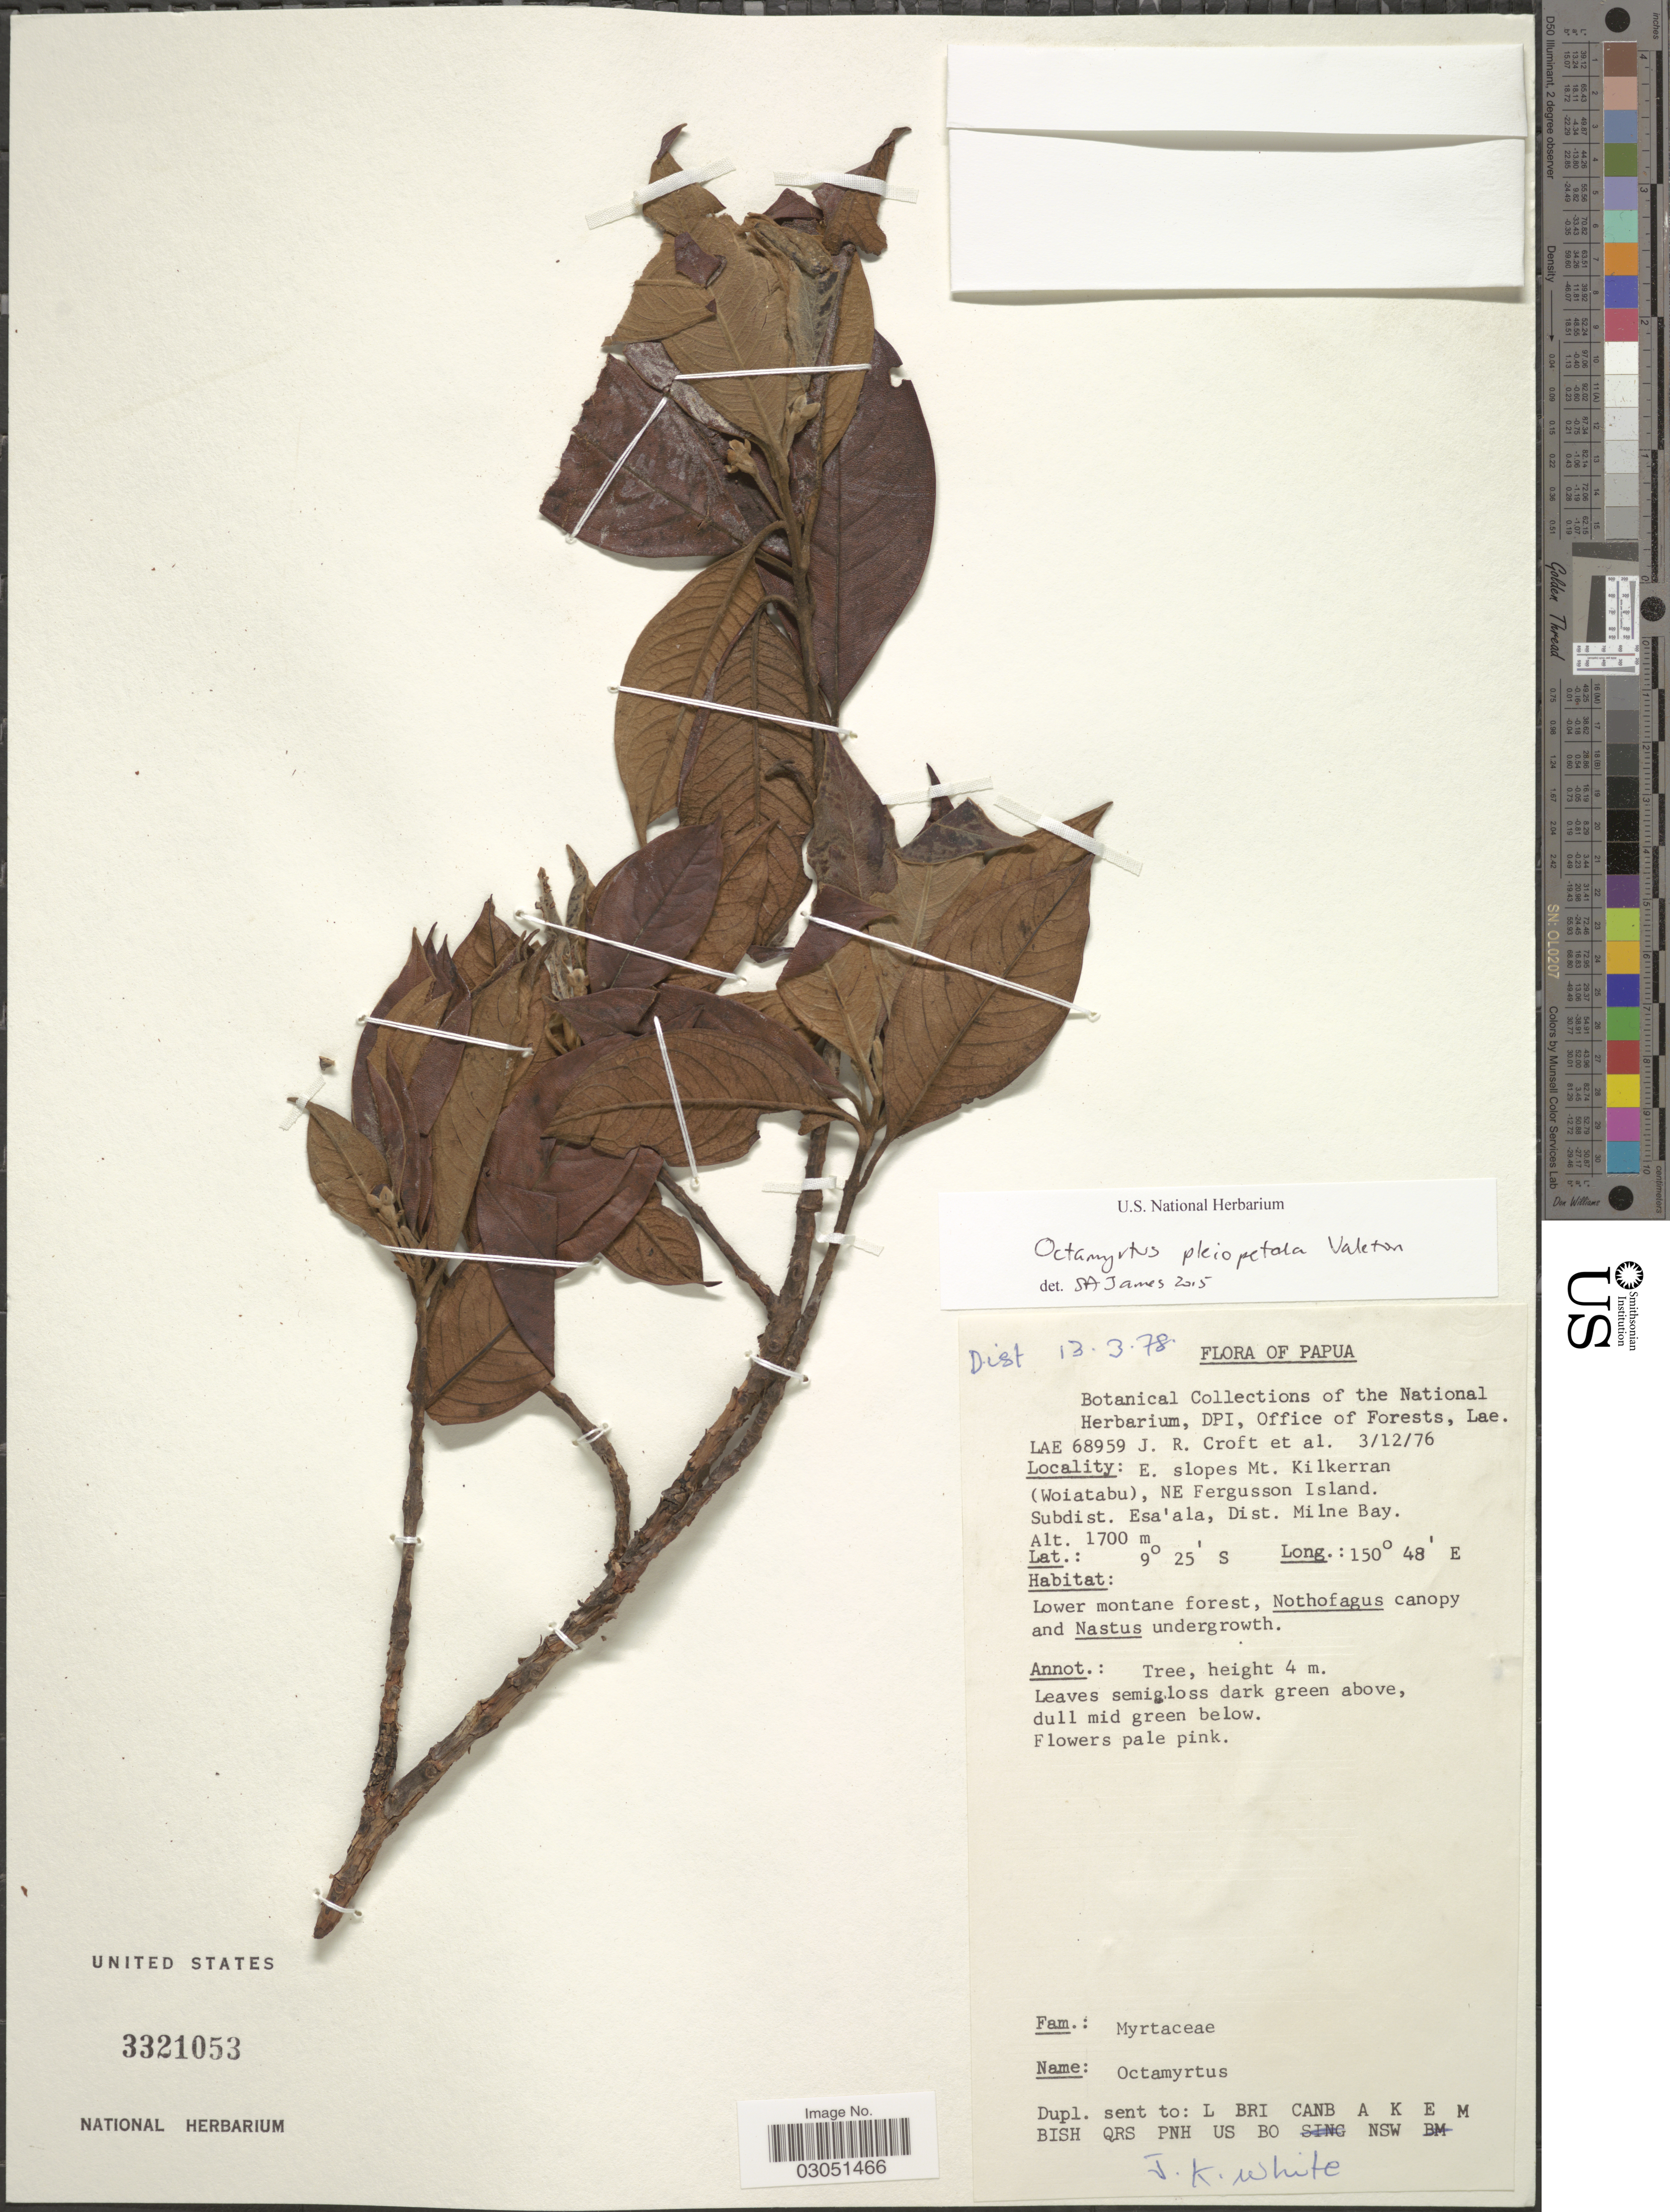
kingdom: Plantae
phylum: Tracheophyta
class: Magnoliopsida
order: Myrtales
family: Myrtaceae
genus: Octamyrtus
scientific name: Octamyrtus pleiopetala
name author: Diels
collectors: J. R. Croft & et al.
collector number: LAE68959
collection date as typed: Transcribed d/m/y: 3/12/76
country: Papua New Guinea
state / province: Milne Bay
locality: Papua, E. slopes Mt. Kilkerran (Woiatabu), NE Fergusson Island. Subdist. Esa'ala, Dist. Milne Bay.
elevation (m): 1700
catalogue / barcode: US 3321053